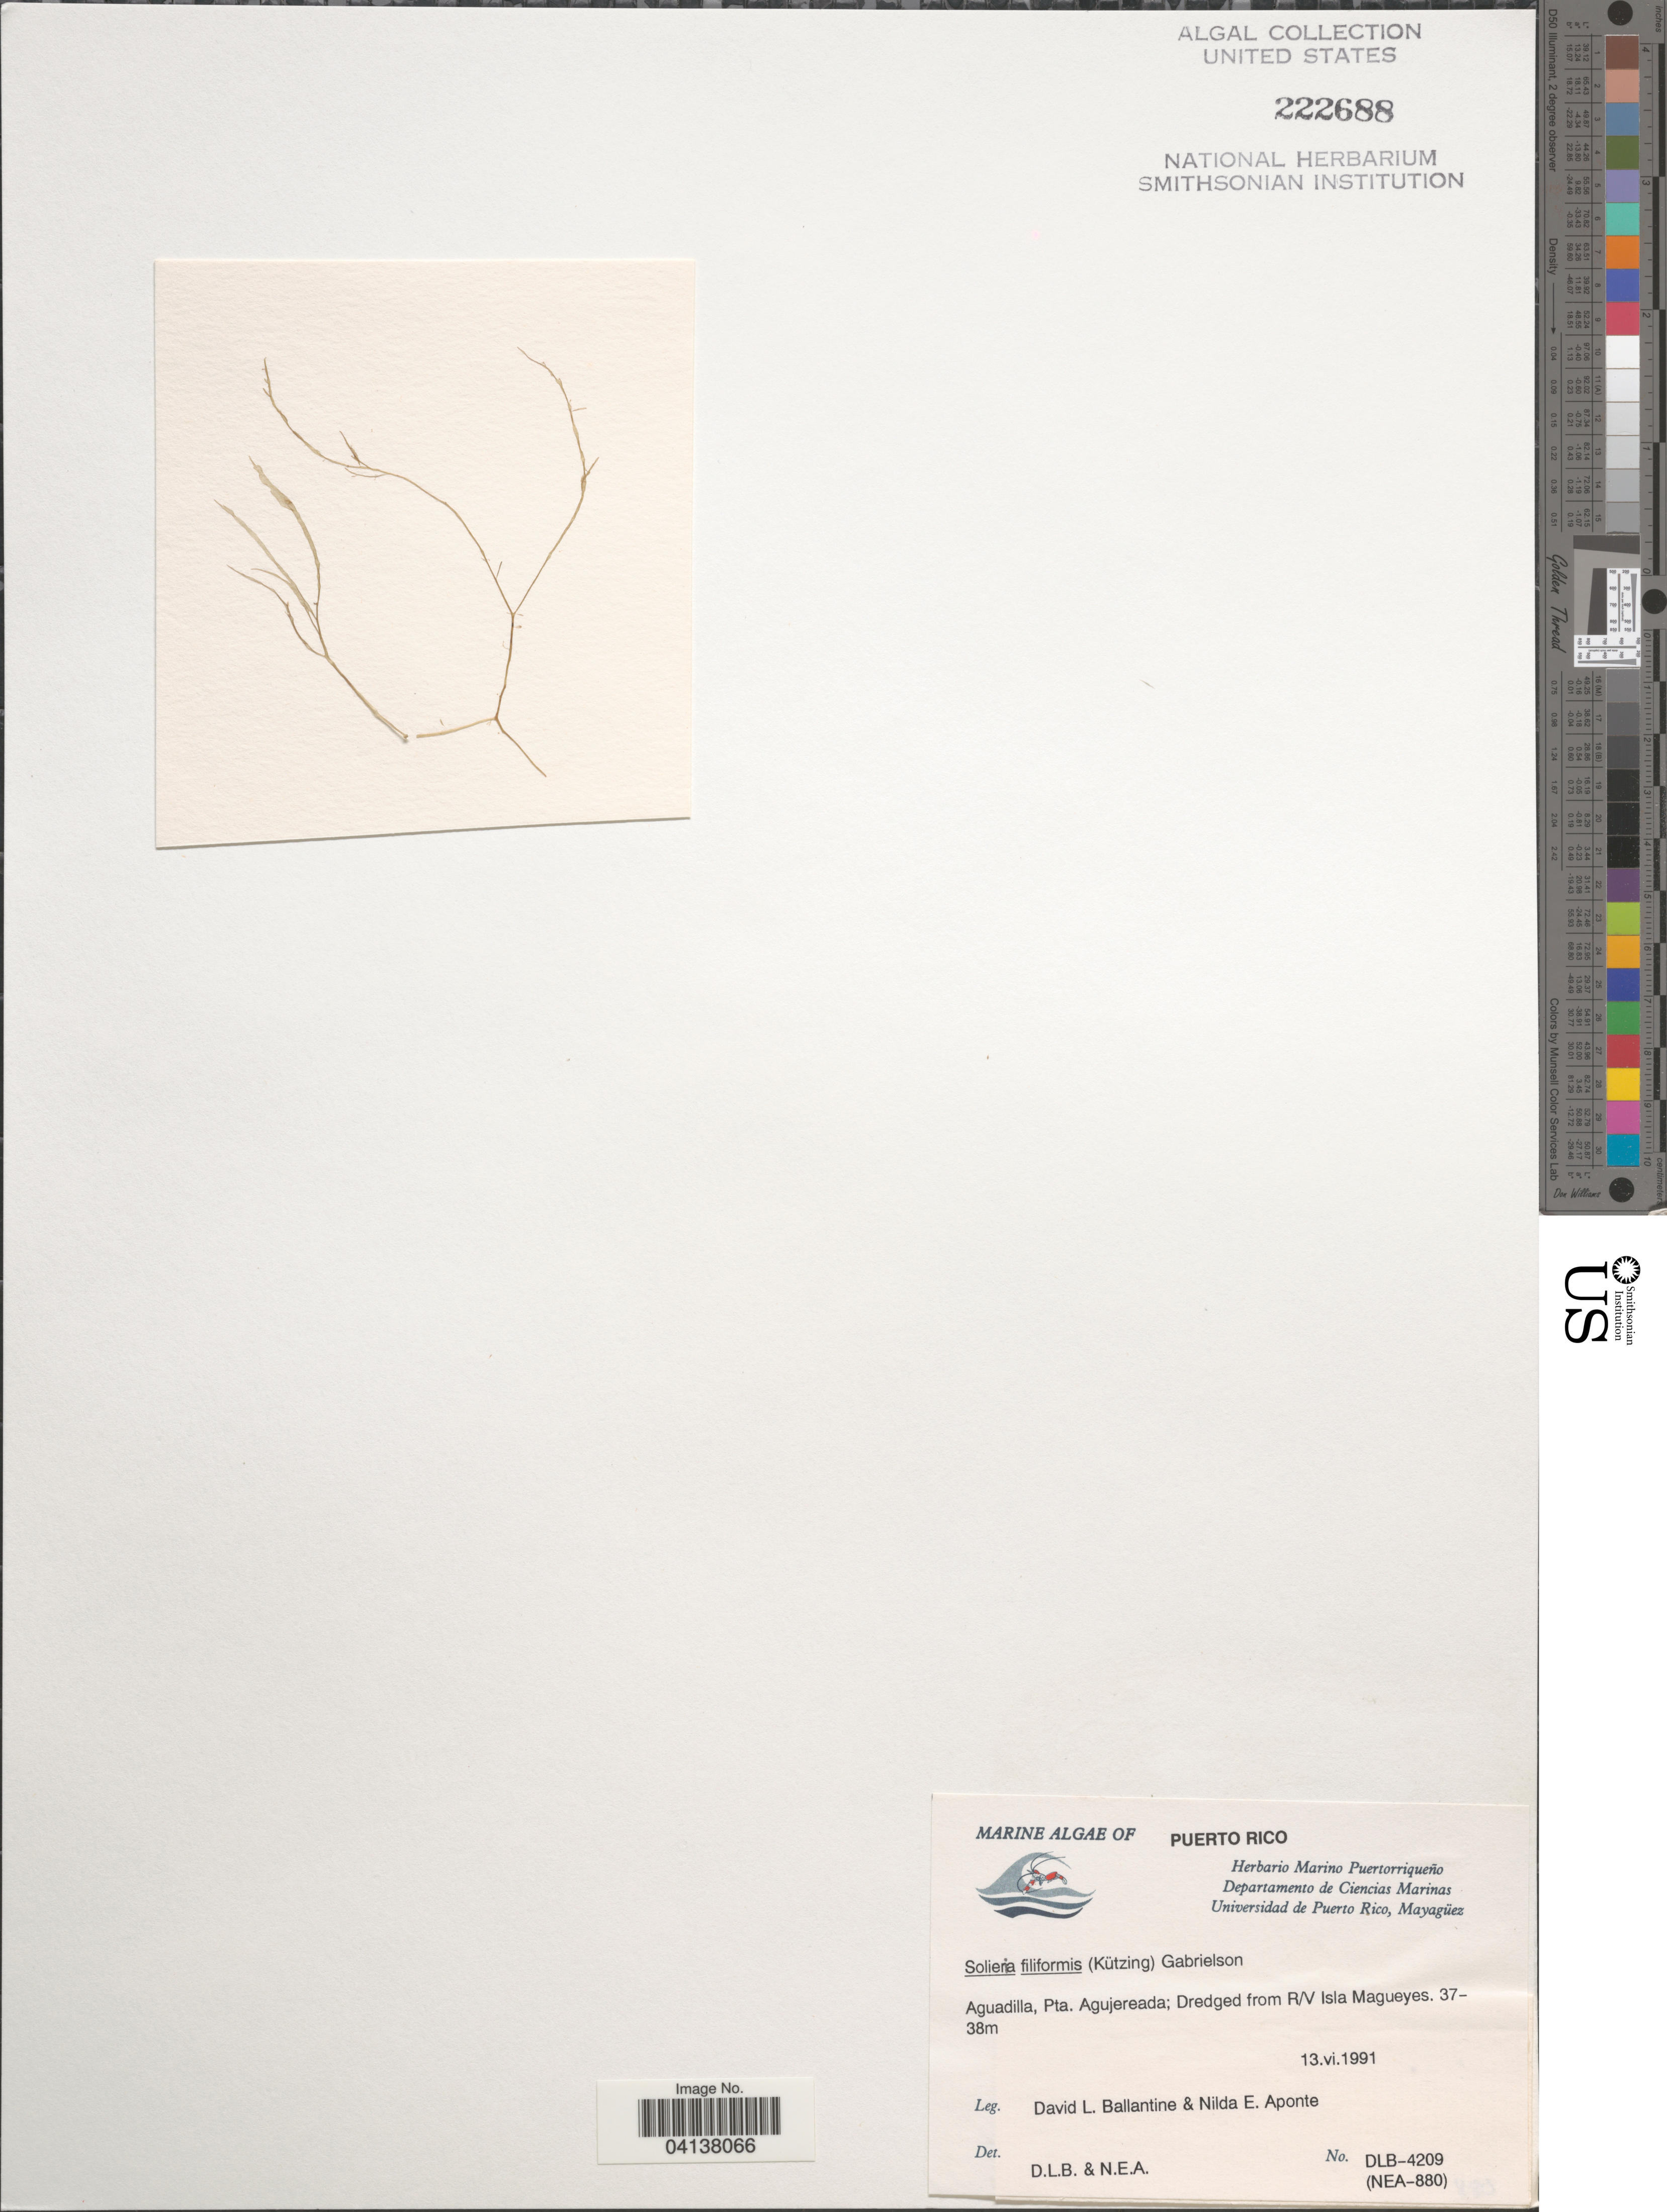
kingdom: Plantae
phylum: Rhodophyta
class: Florideophyceae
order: Gigartinales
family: Solieriaceae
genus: Solieria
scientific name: Solieria filiformis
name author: (Kütz.) P.W. Gabrielson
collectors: D.L. Ballantine & N. E. Aponte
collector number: DLB-4209/(NEA-880)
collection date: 1991-06-13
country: Puerto Rico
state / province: Aguadilla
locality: Pta. Agujereada; Dredged from R/V Isla Magueyes.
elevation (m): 37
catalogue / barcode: US 222688